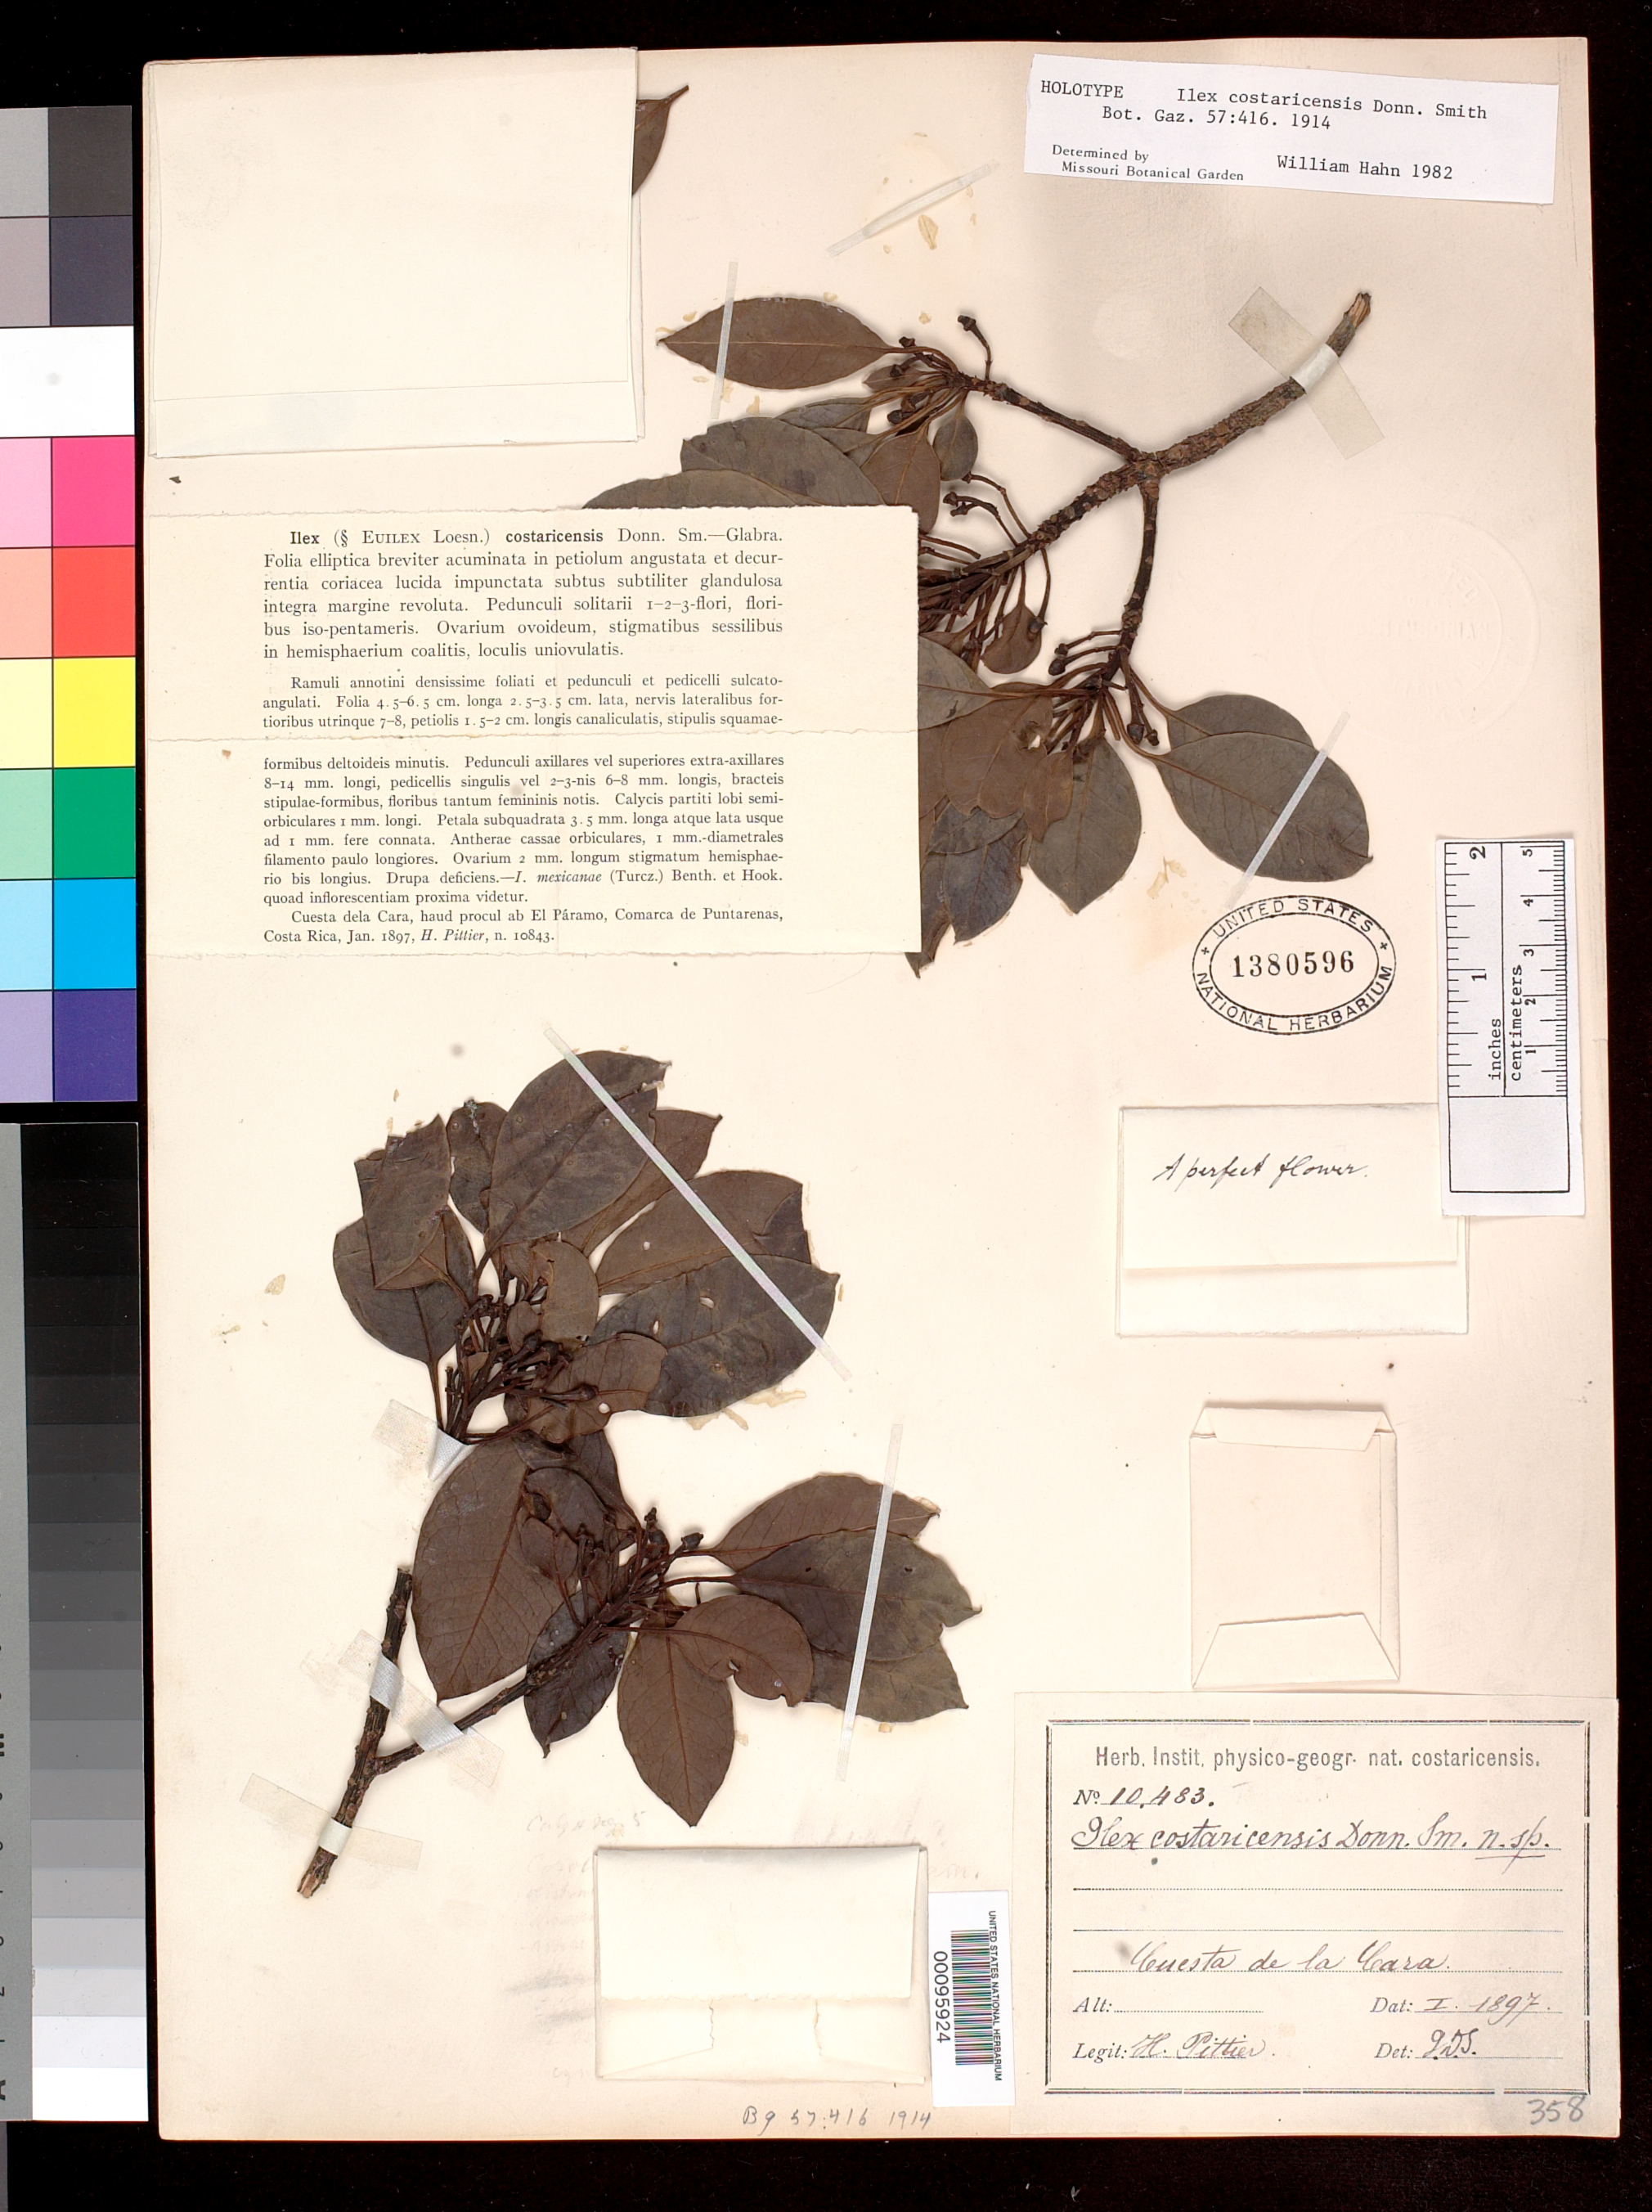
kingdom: Plantae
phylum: Tracheophyta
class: Magnoliopsida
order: Aquifoliales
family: Aquifoliaceae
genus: Ilex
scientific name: Ilex costaricensis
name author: Donn. Sm.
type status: Type Collection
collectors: H. F. Pittier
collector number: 10483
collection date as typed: Jan 1897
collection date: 1897-01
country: Costa Rica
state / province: Puntarenas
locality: Cuesta de La Cara, El Paramo.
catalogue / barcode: US 1380596